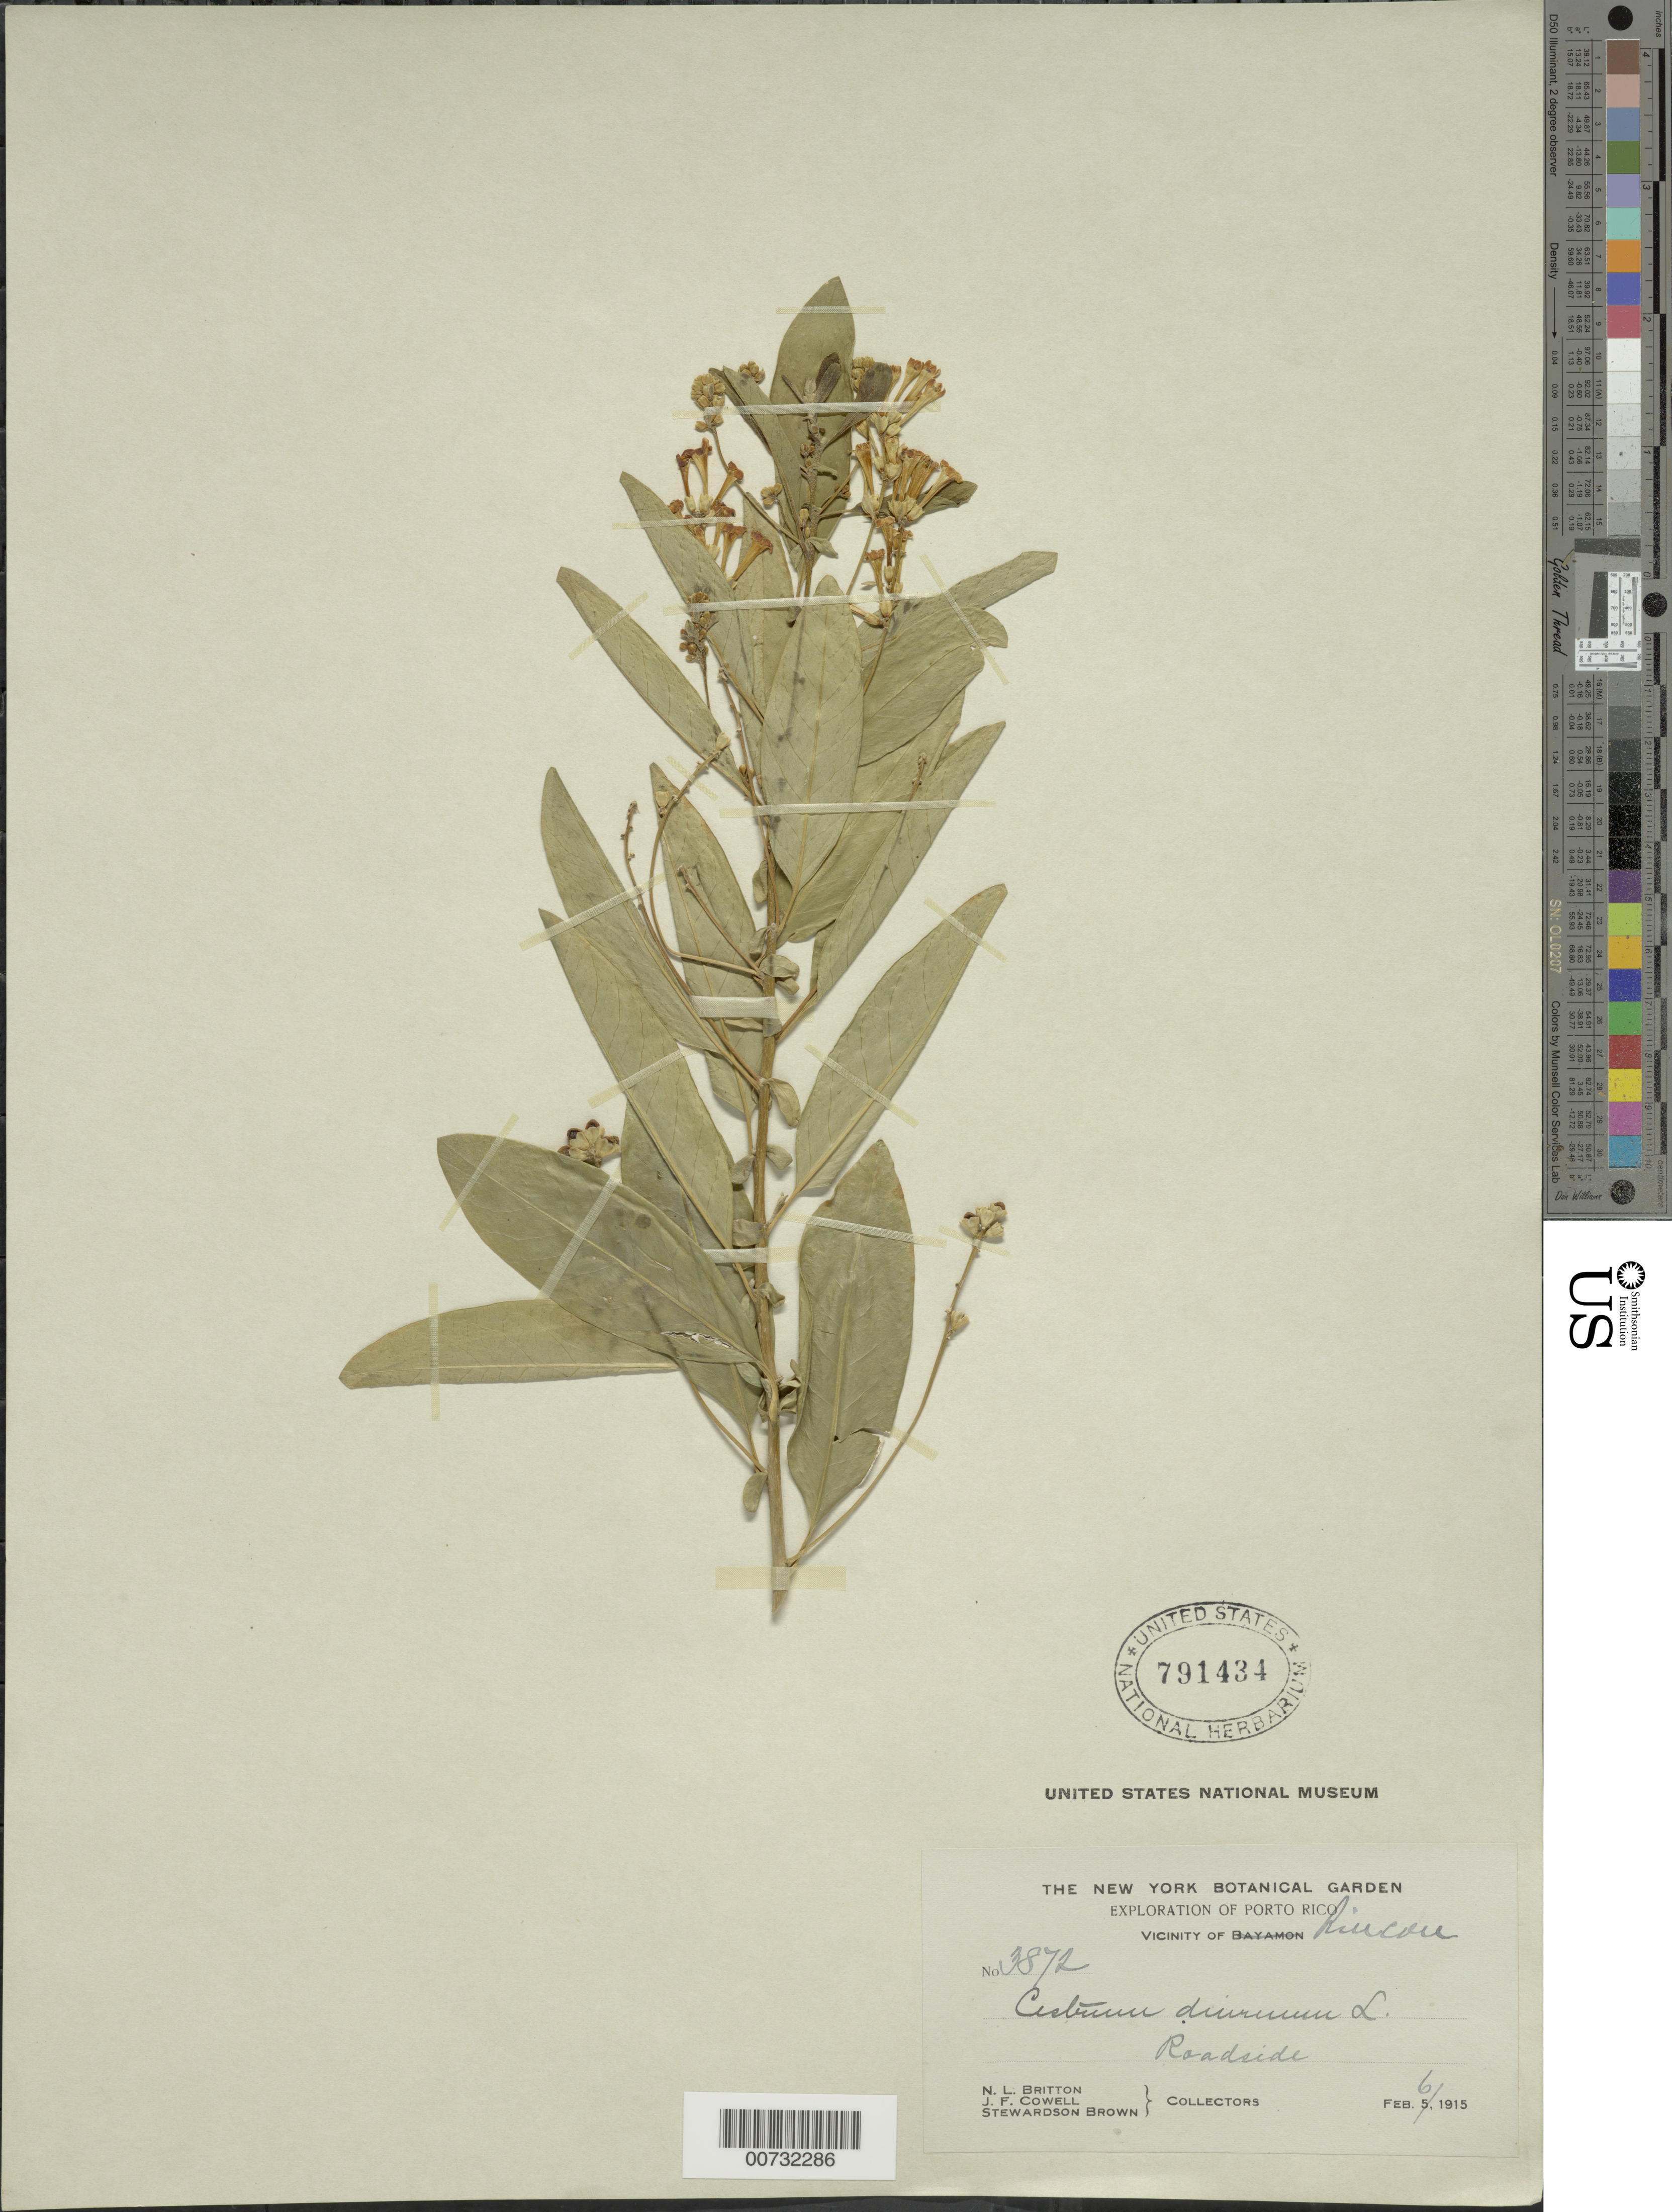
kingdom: Plantae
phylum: Tracheophyta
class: Magnoliopsida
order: Solanales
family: Solanaceae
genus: Cestrum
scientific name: Cestrum diurnum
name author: L.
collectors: N. Britton, J. F. Cowell & S. Brown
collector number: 3872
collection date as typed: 06 Feb 1915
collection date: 1915-02-06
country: Puerto Rico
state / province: Rincón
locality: Rincon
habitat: Roadside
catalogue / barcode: US 791434